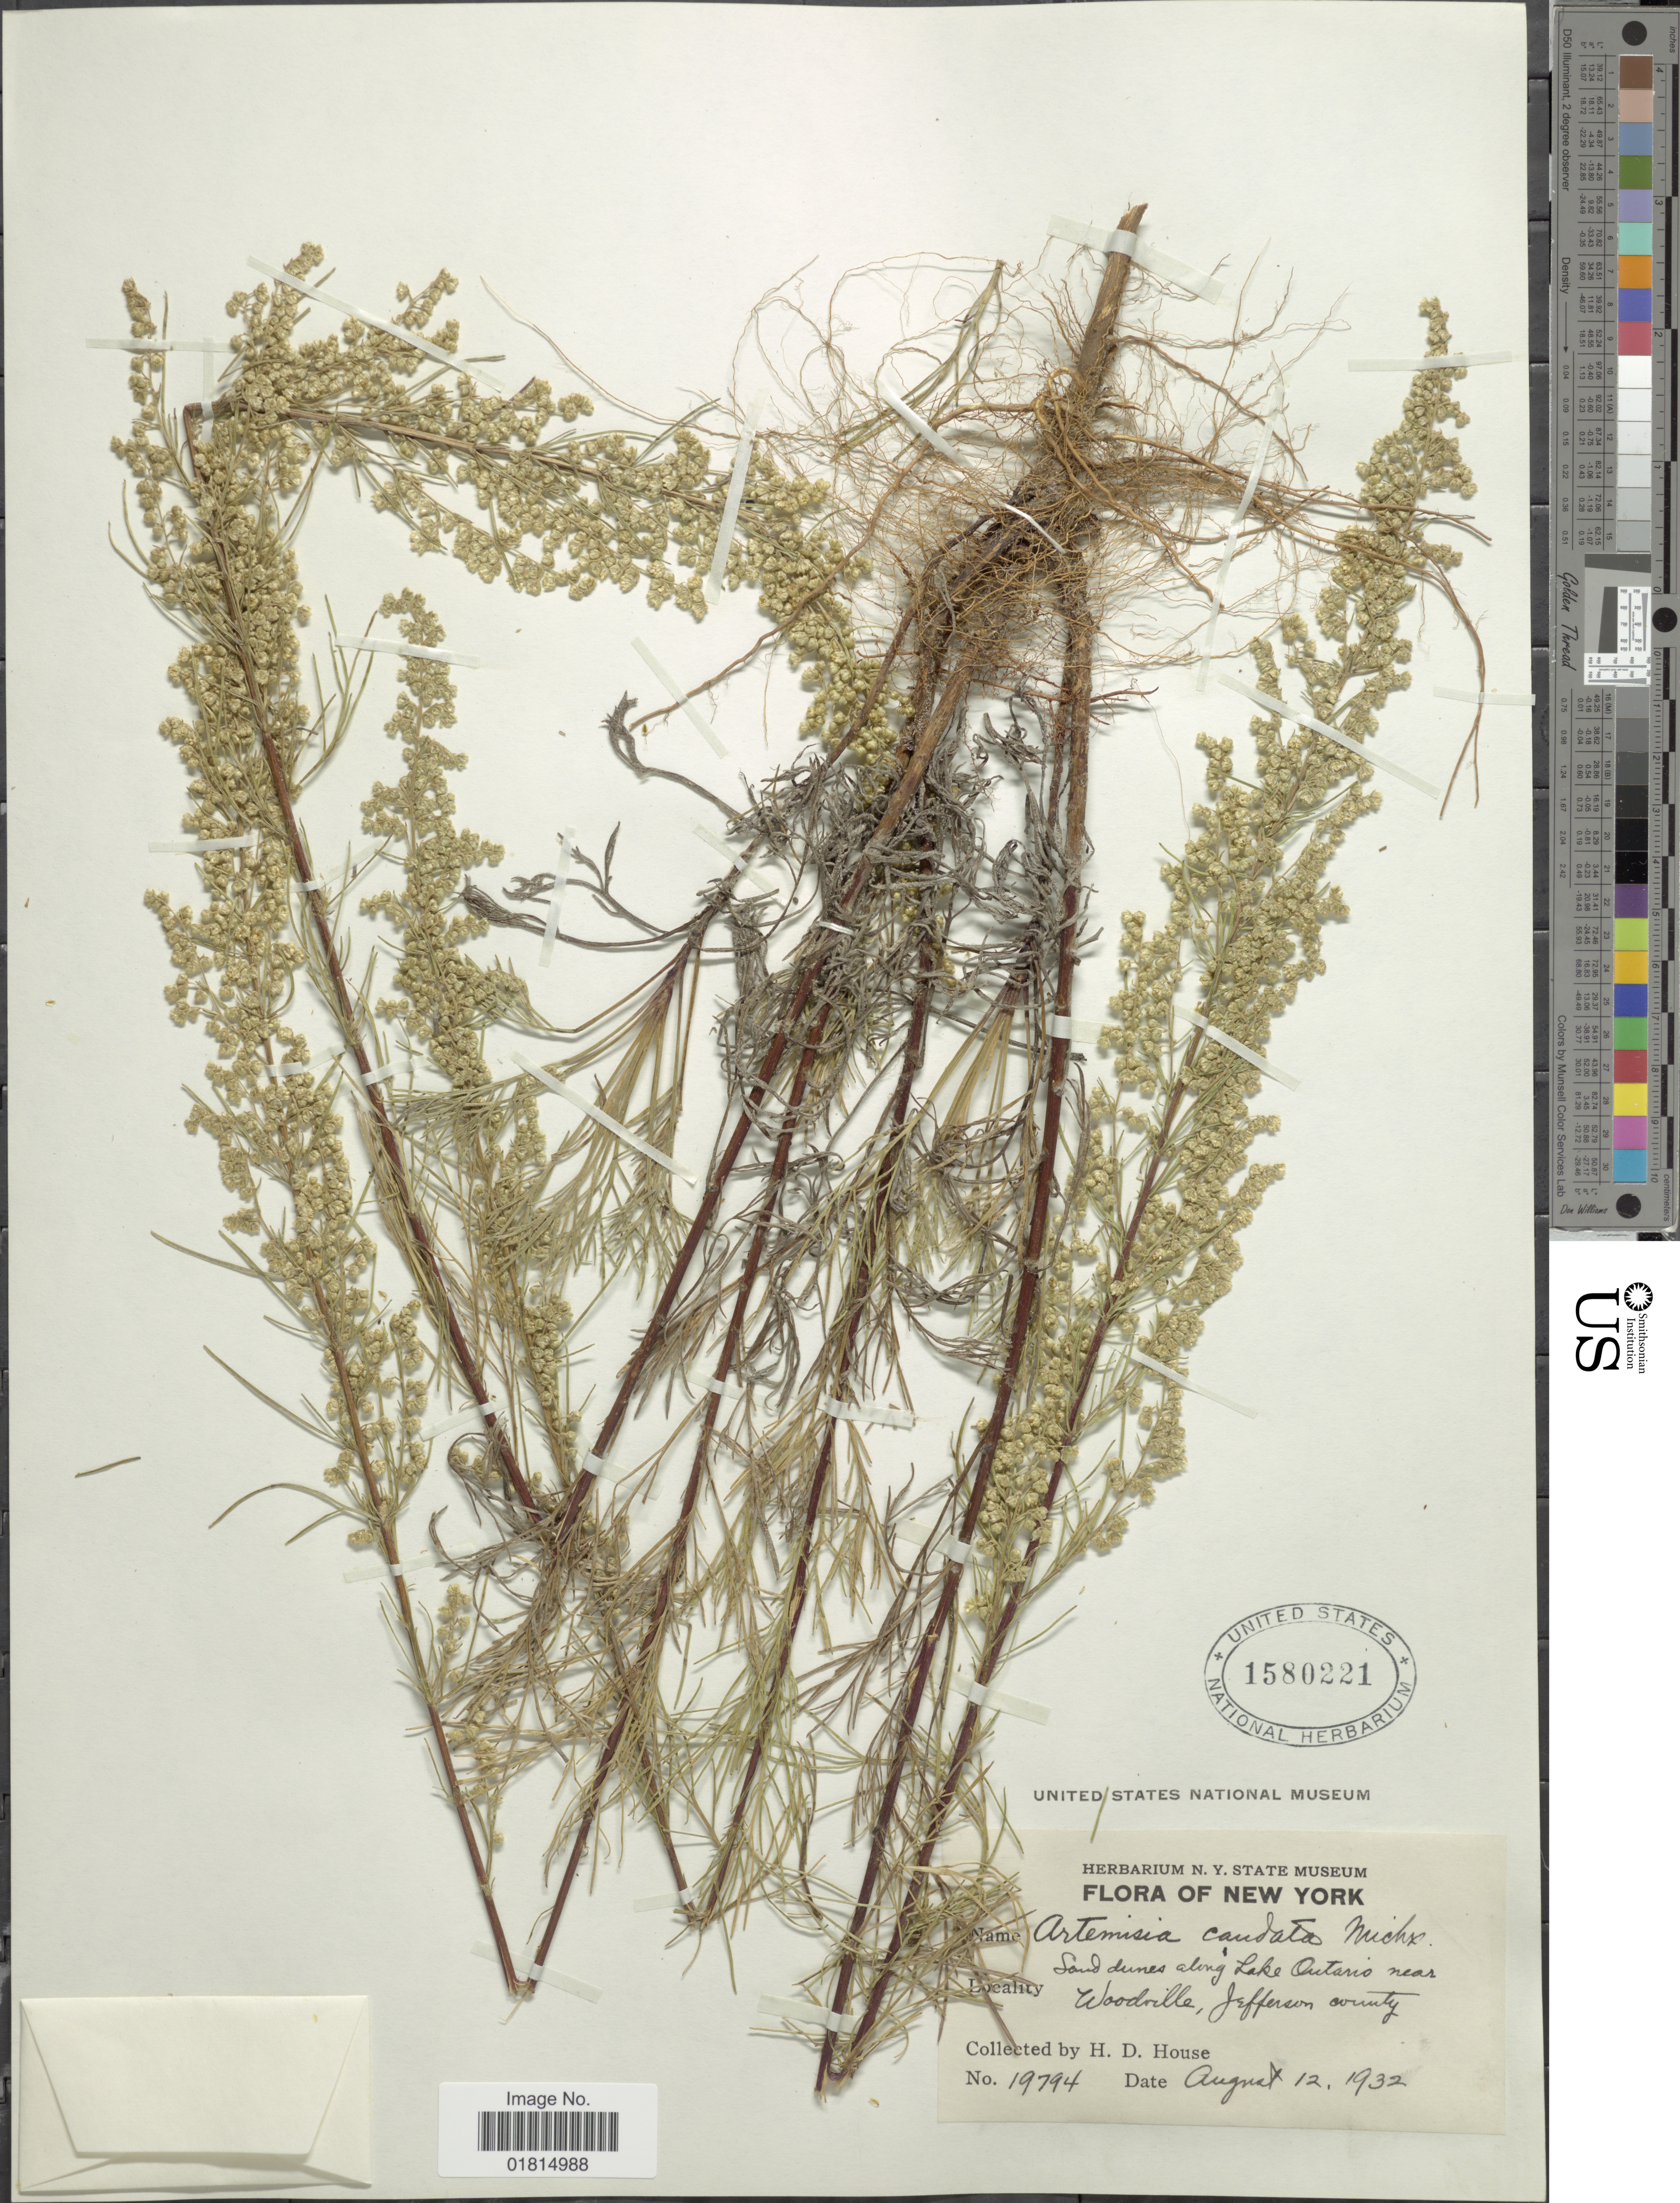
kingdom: Plantae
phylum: Tracheophyta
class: Magnoliopsida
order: Asterales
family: Asteraceae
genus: Artemisia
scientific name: Artemisia caudata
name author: Michx.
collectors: H. D. House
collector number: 19794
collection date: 1932-08-12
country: United States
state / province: New York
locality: Sand dunes along Lake Ontario near Woodville, Jefferson county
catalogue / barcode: US 1580221